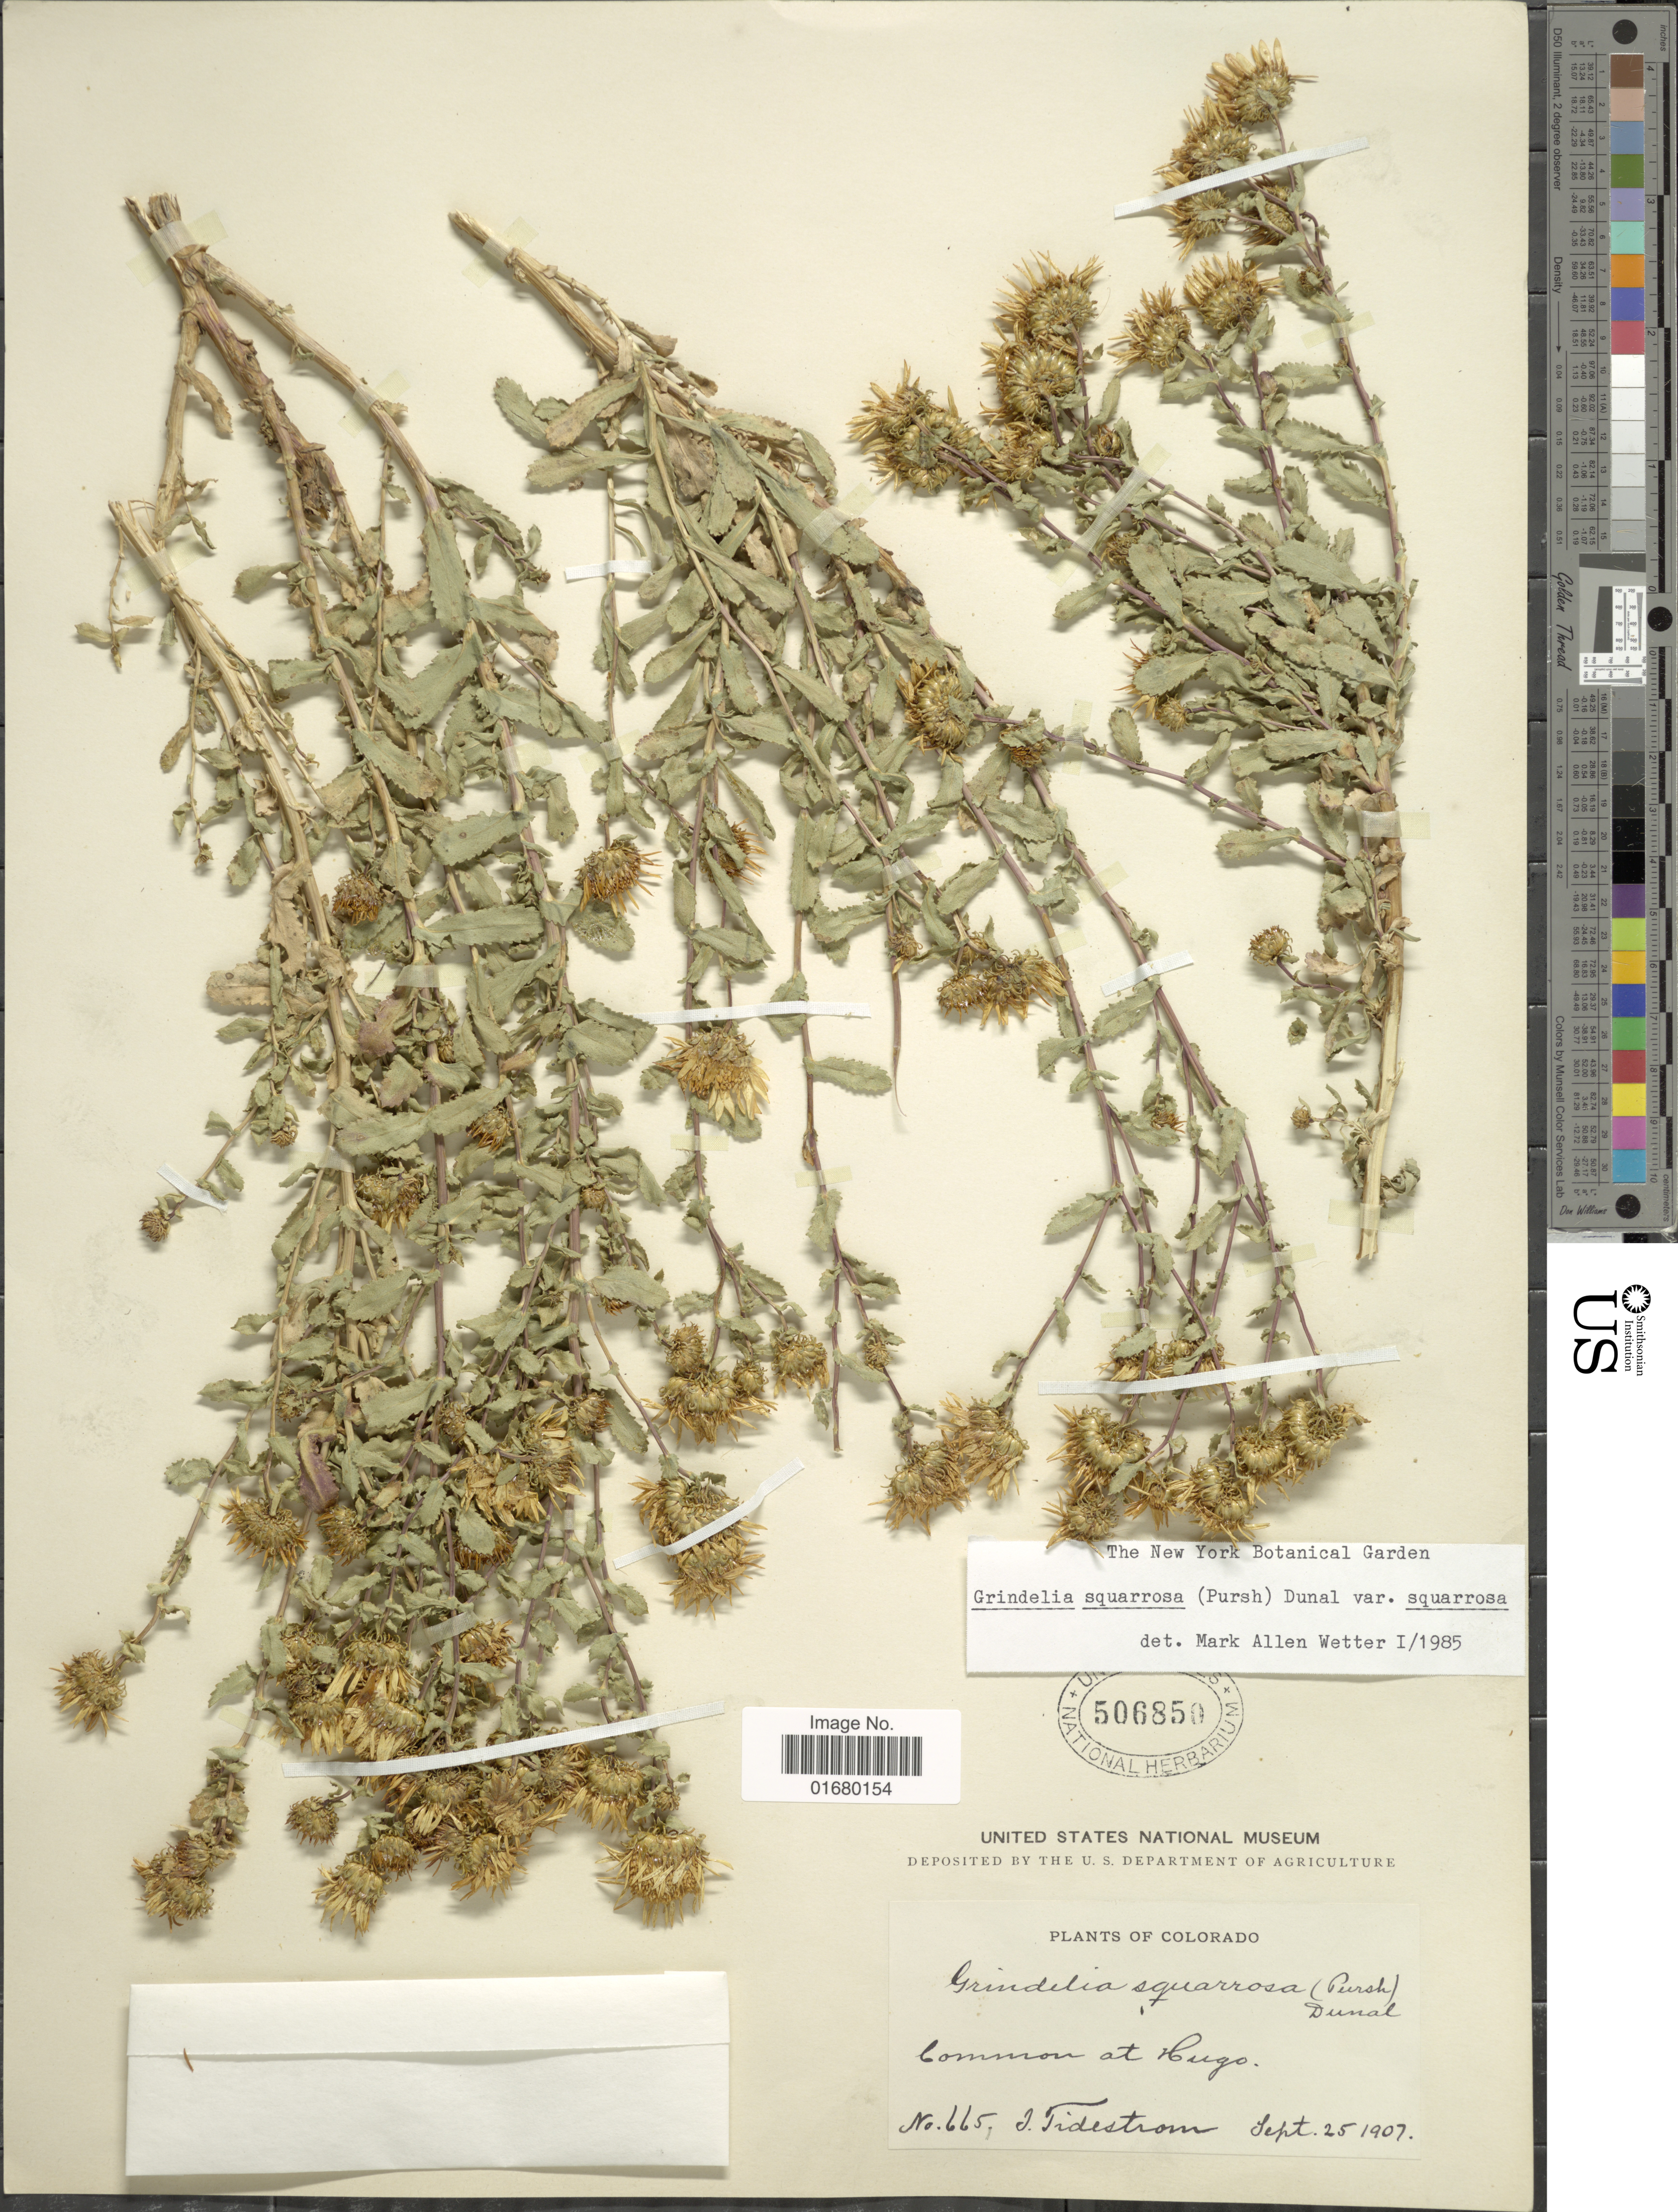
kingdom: Plantae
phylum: Tracheophyta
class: Magnoliopsida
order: Asterales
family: Asteraceae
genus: Grindelia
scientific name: Grindelia squarrosa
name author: (Pursh) Dunal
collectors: J. Tidestrom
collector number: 665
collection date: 1907-09-25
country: United States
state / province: Colorado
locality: At Rugo.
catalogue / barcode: US 506850